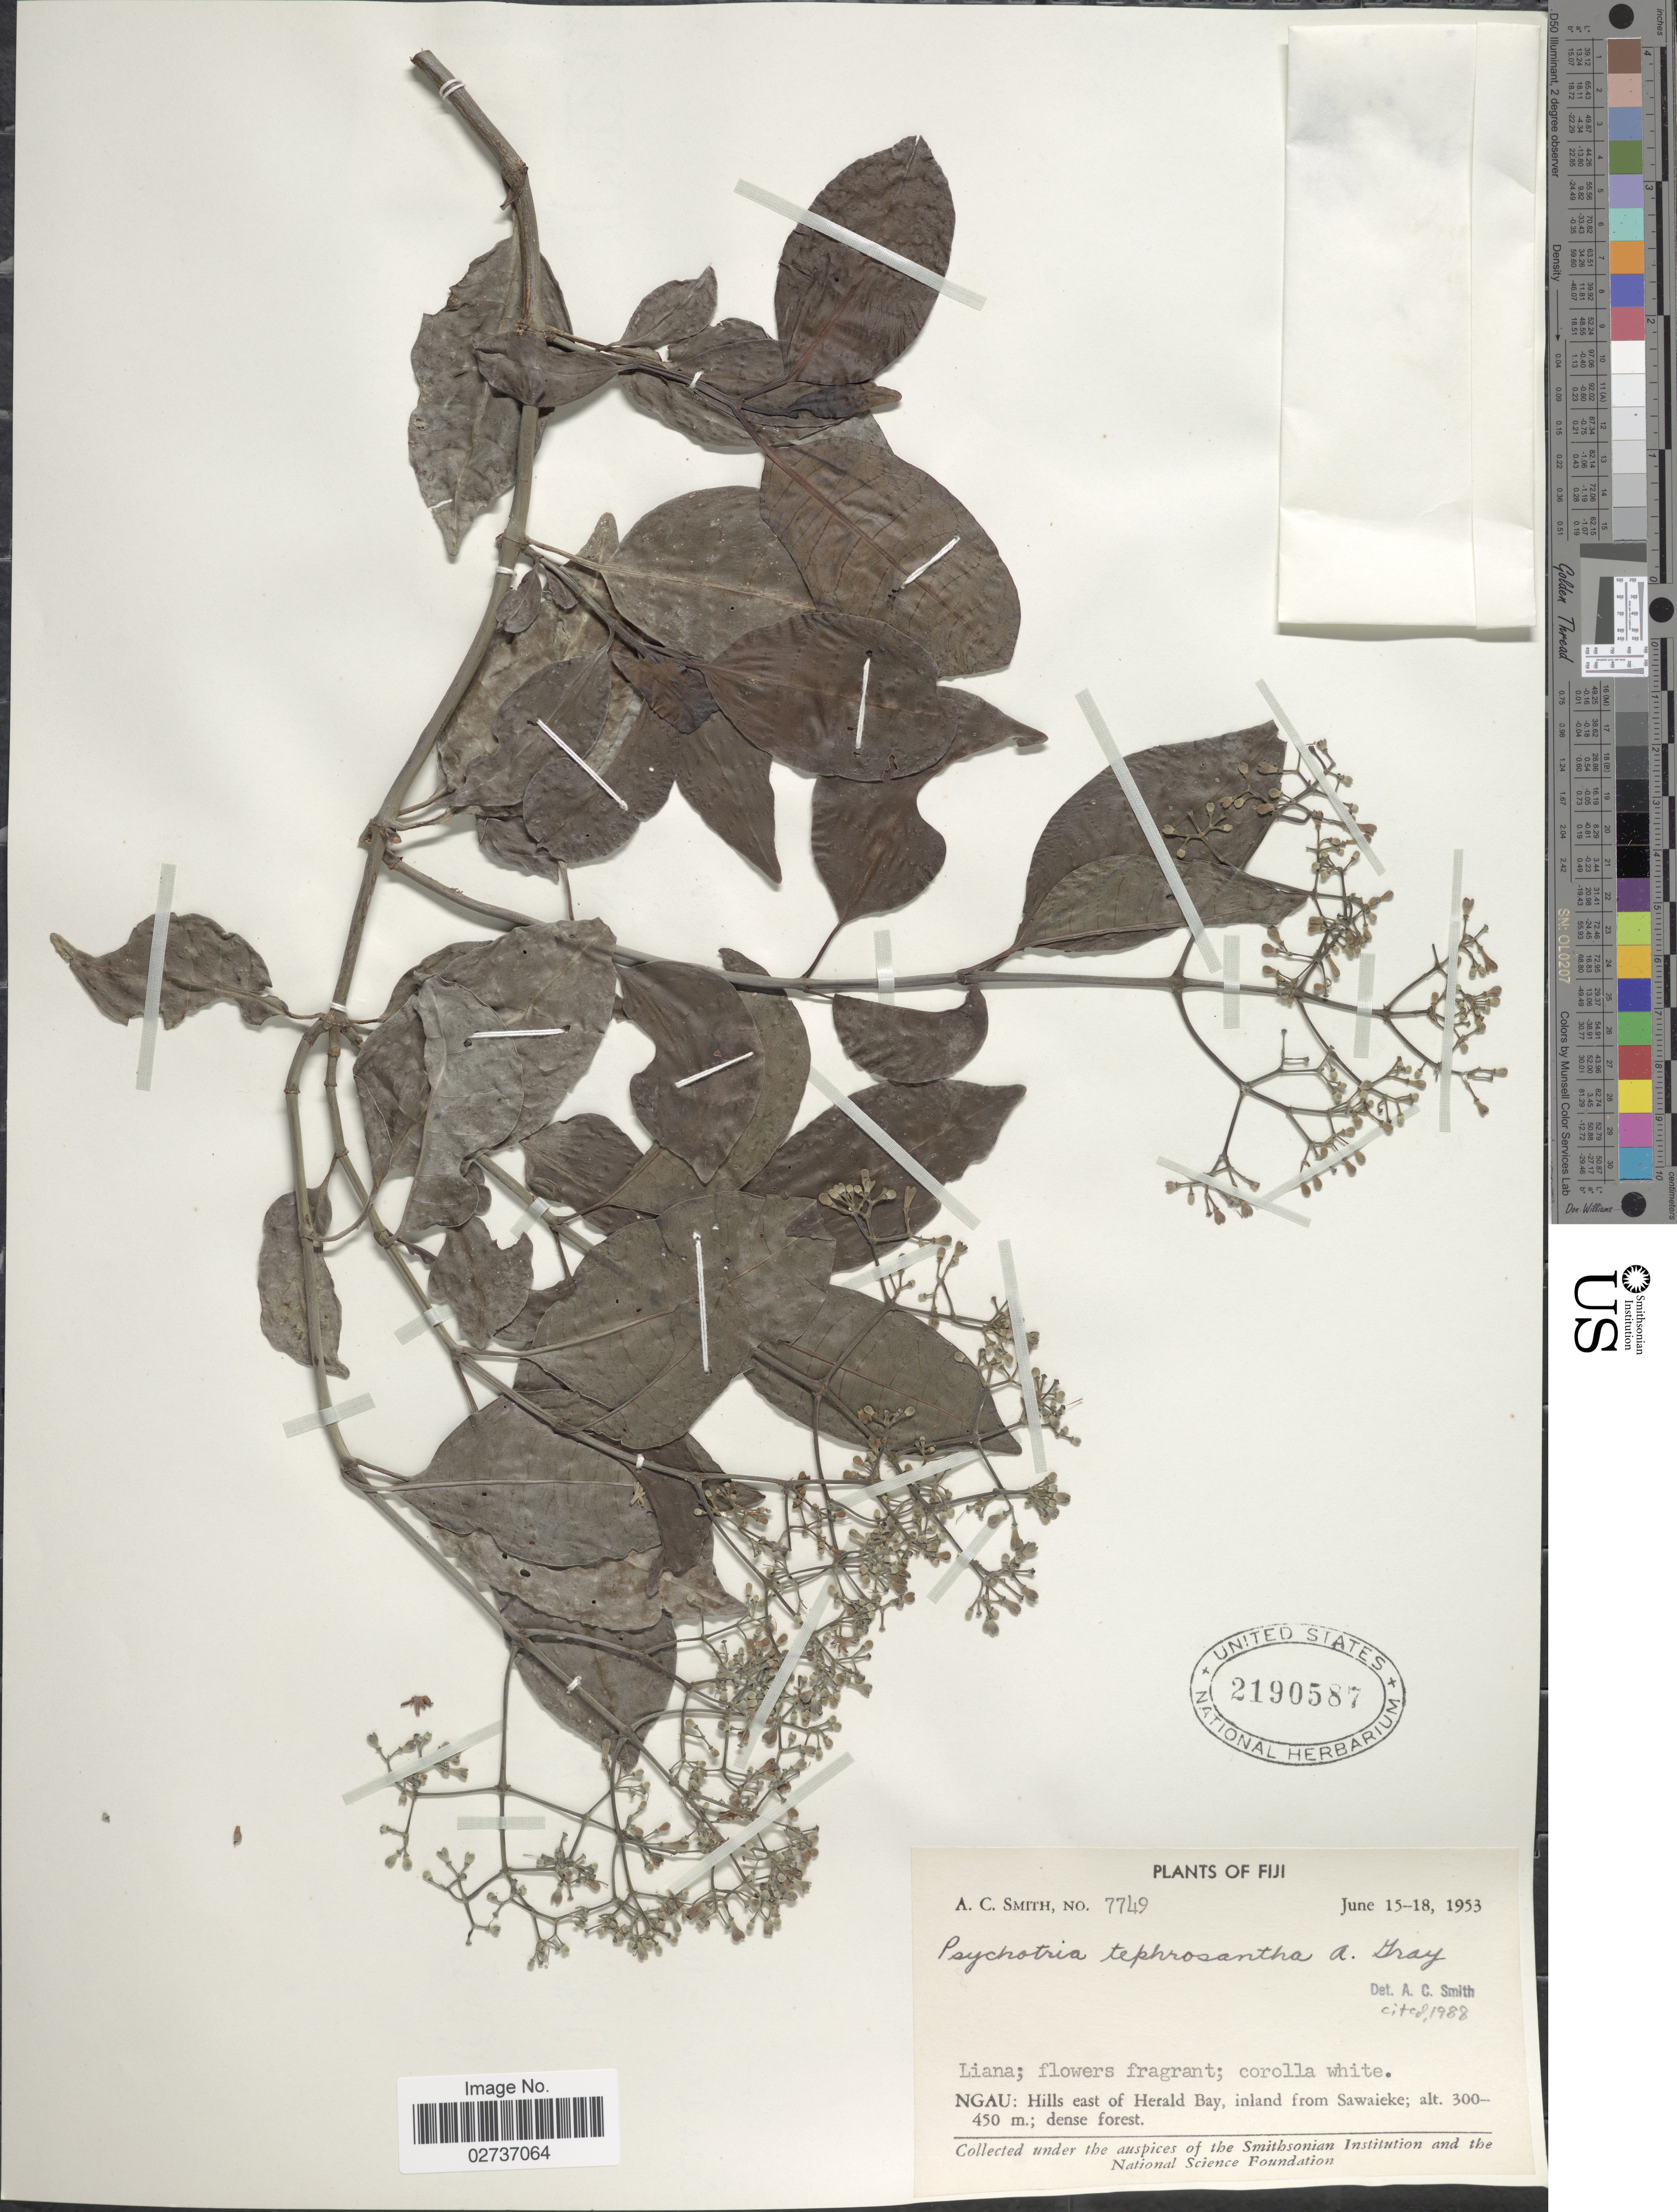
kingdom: Plantae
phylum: Tracheophyta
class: Magnoliopsida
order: Gentianales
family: Rubiaceae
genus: Psychotria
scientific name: Psychotria tephrosantha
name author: A. Gray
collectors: A. C. Smith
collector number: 7749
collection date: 1953-06-15/1953-06-18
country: Fiji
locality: Ngau: Hills east of Herald Bay, inland from Sawaieke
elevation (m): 300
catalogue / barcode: US 2190587